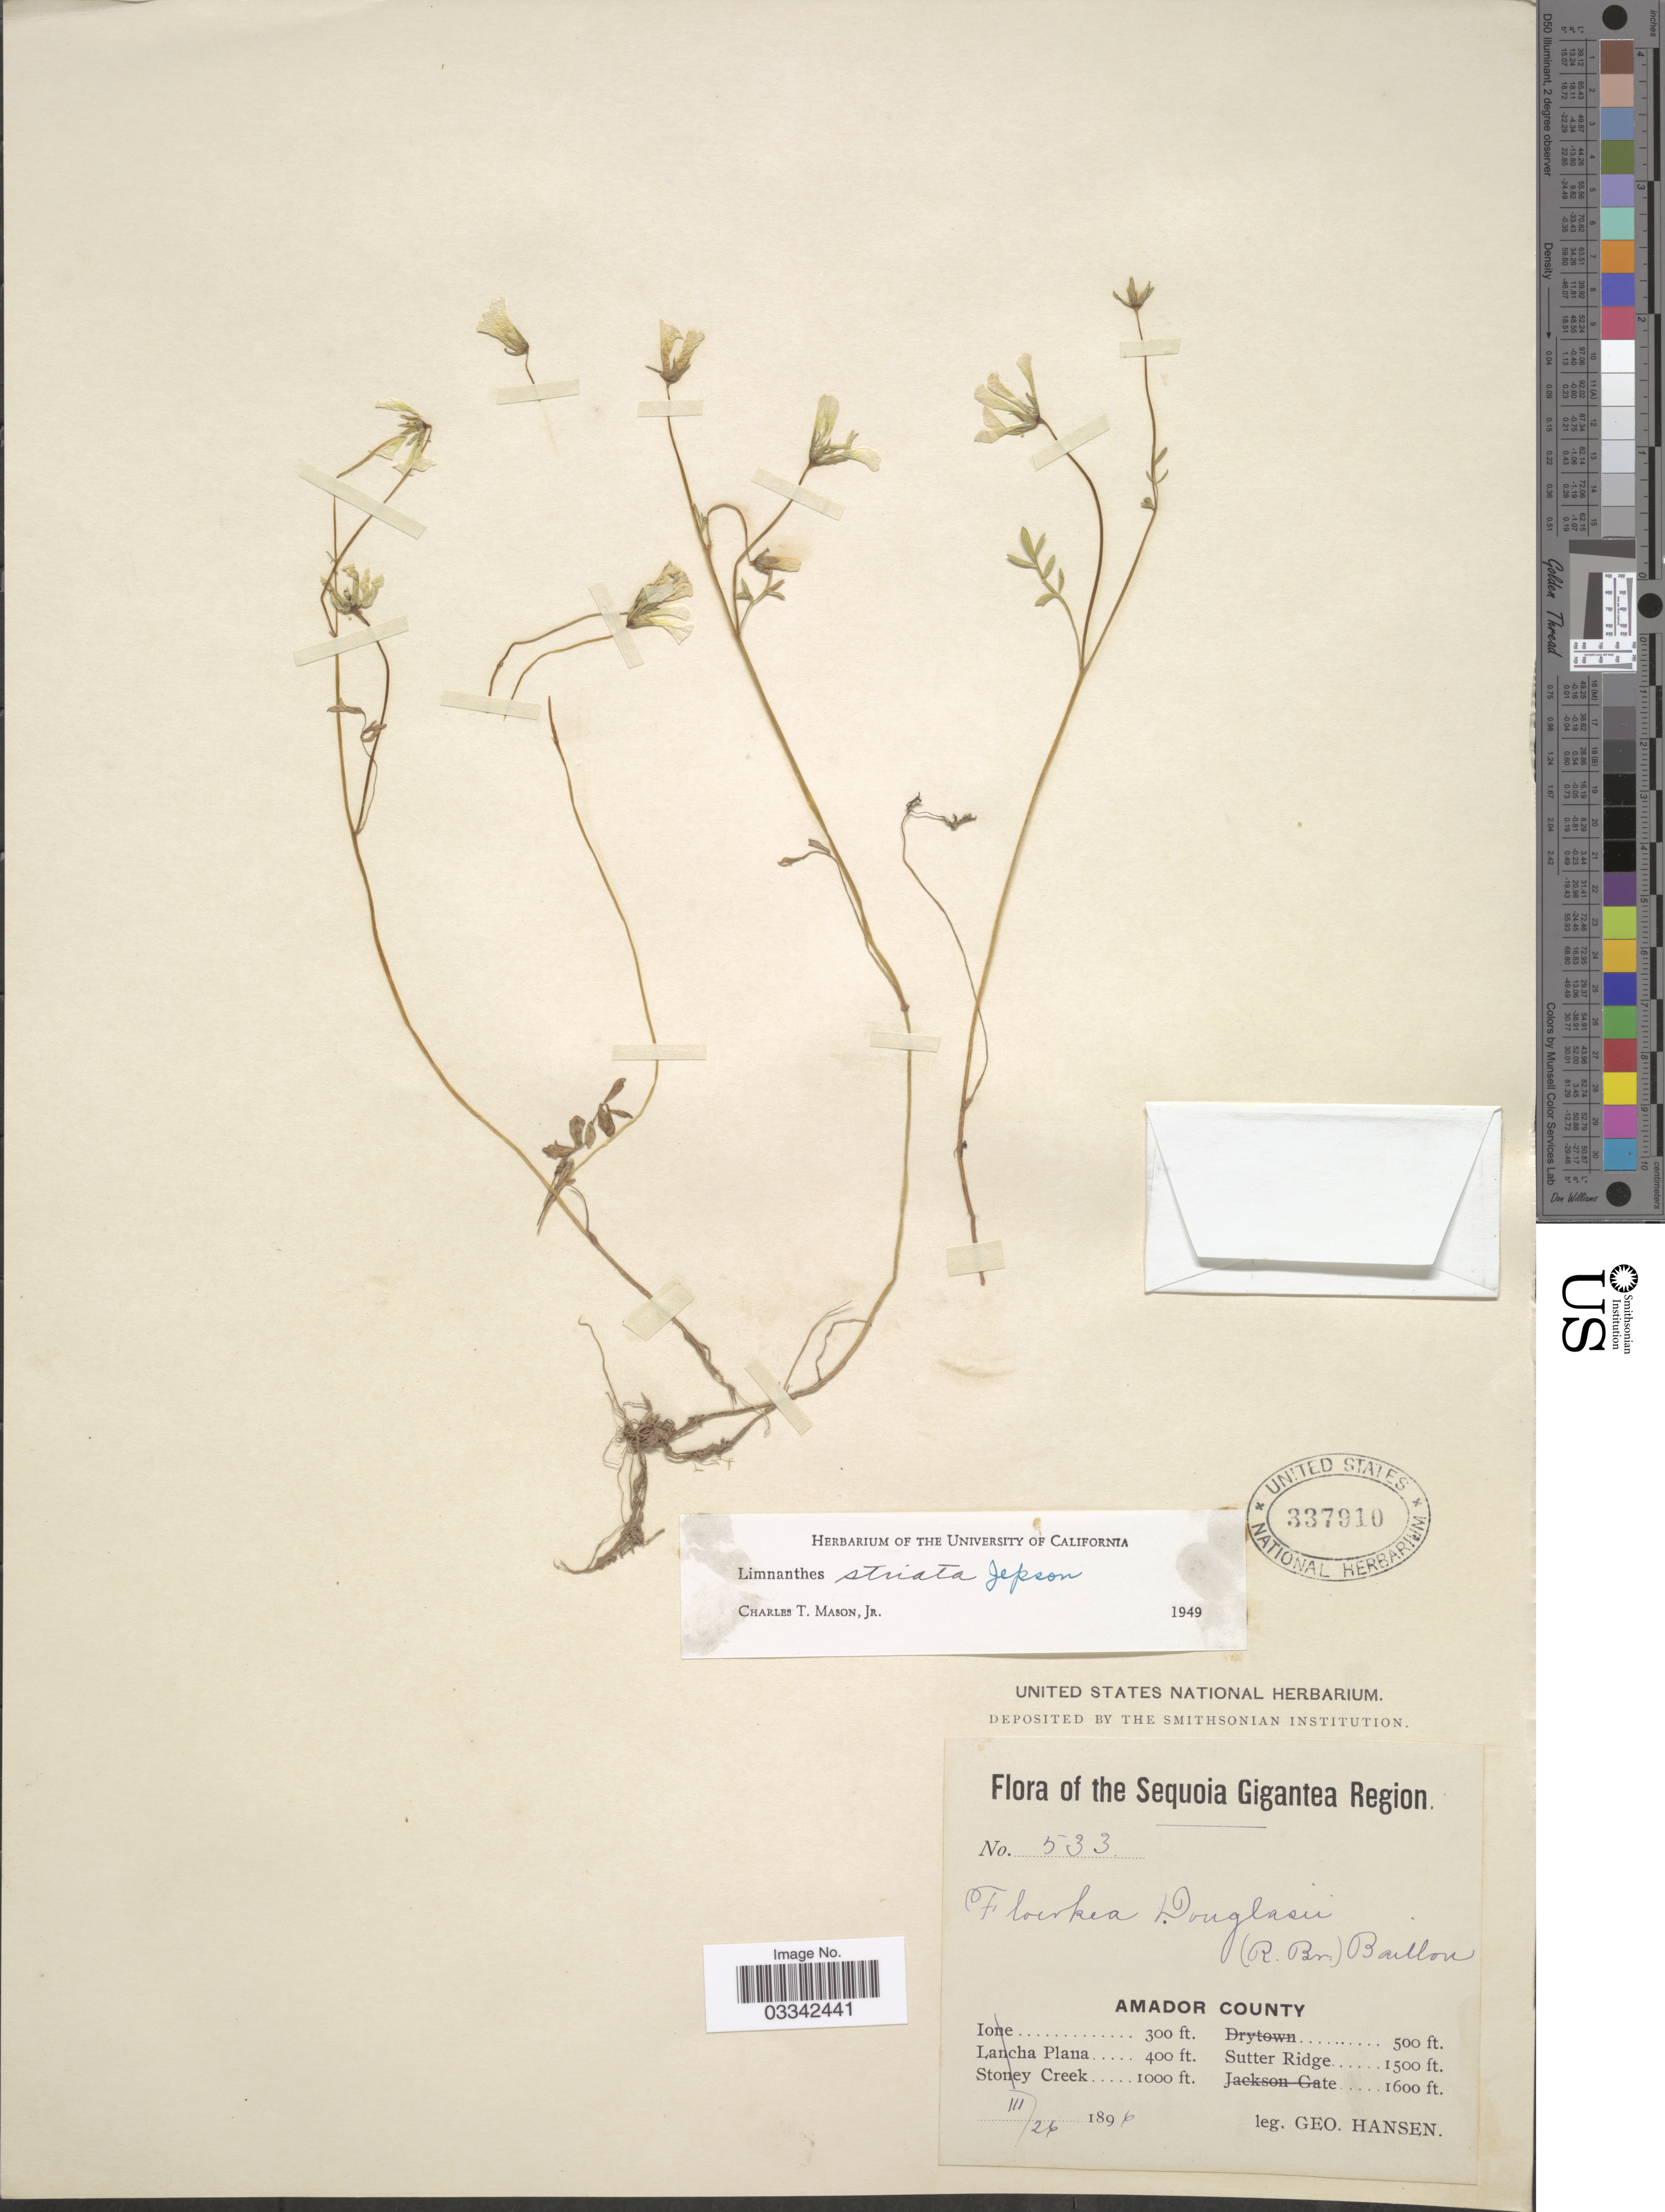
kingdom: Plantae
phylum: Tracheophyta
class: Magnoliopsida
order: Brassicales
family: Limnanthaceae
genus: Limnanthes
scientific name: Limnanthes striata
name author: Jeps.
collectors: G. Hansen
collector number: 533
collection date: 1896-03-26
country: United States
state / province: California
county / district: Amador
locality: The Sequoia Gigantea Region. Amador County. Sutter Ridge.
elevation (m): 457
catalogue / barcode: US 337910